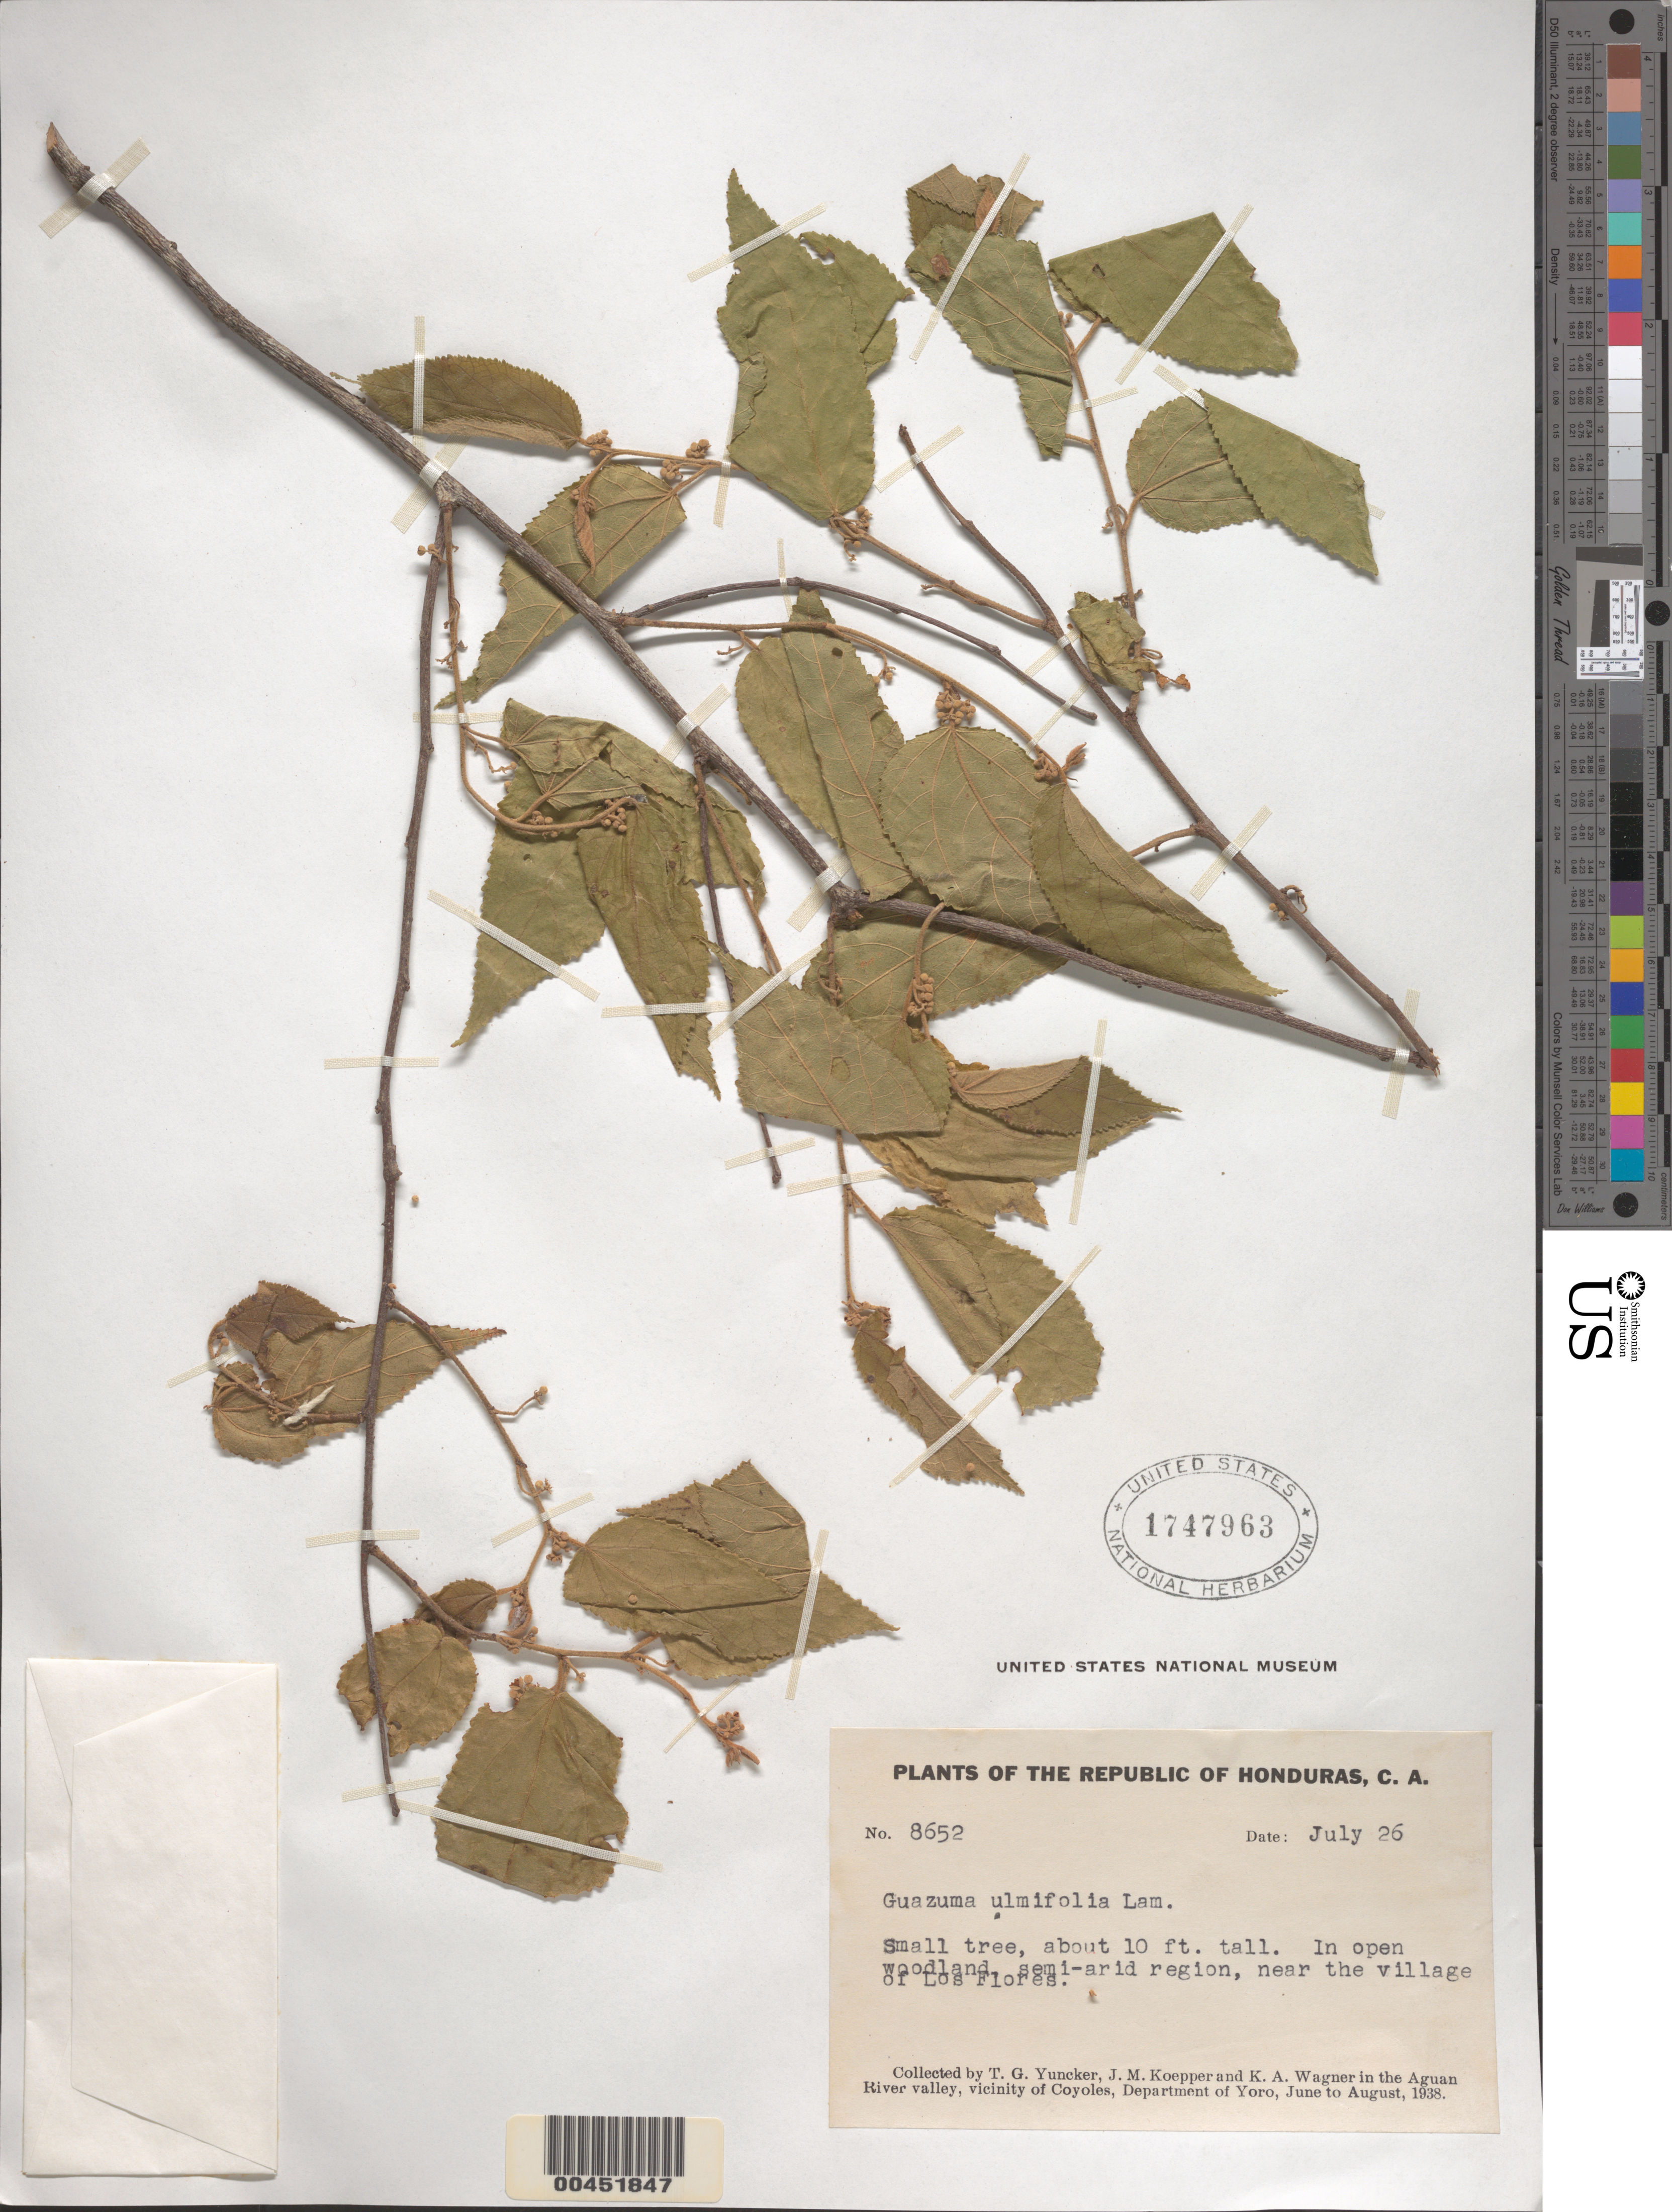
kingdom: Plantae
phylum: Tracheophyta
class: Magnoliopsida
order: Malvales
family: Malvaceae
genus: Guazuma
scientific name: Guazuma ulmifolia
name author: Lam.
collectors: T. G. Yuncker, J. M. Koepper & K. A. Wagner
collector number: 8652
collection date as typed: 26 Jul 1938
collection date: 1938-07-26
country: Honduras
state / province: Yoro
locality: Near the village of Los Flores, Aguan River valley, vicinity of Coyoles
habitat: Open woodland, semi-arid region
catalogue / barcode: US 1747963